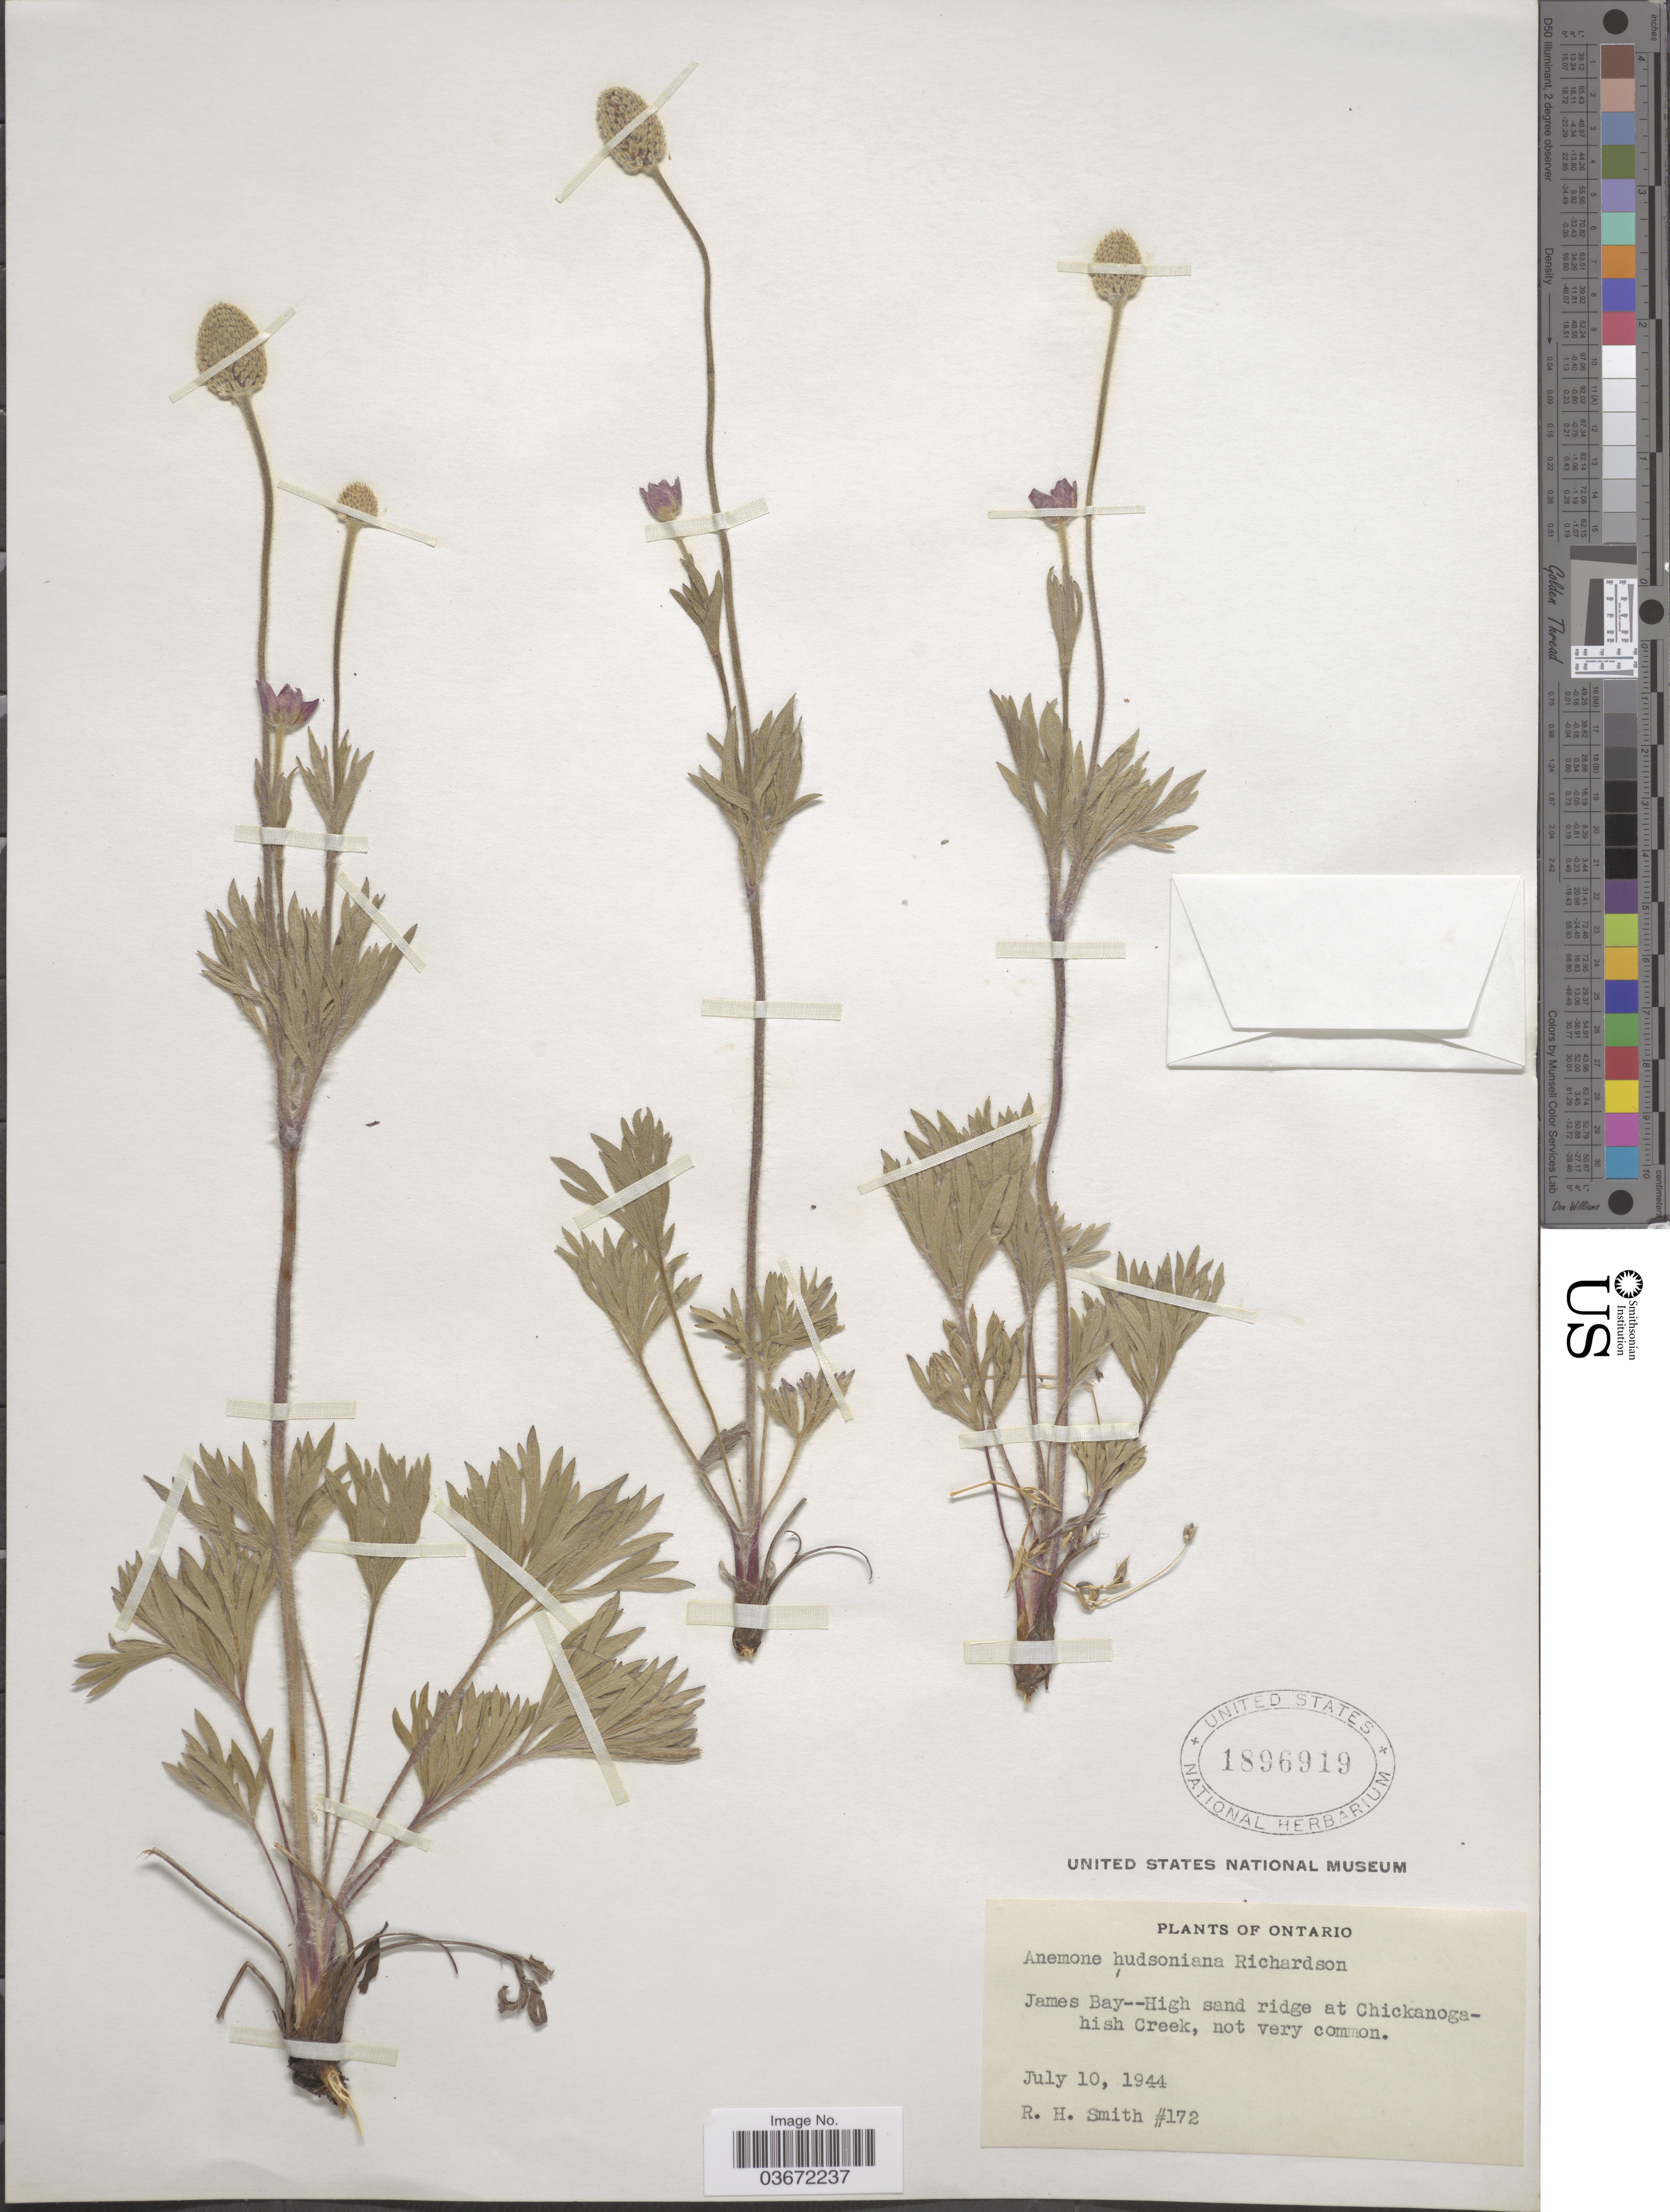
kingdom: Plantae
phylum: Tracheophyta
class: Magnoliopsida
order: Ranunculales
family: Ranunculaceae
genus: Anemone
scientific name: Anemone multifida var. hudsoniana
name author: DC.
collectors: R. H. Smith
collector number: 172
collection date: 1944-07-10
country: Canada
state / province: Ontario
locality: James Bay - High sand ridge at Chickanogahish Creek.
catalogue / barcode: US 1896919